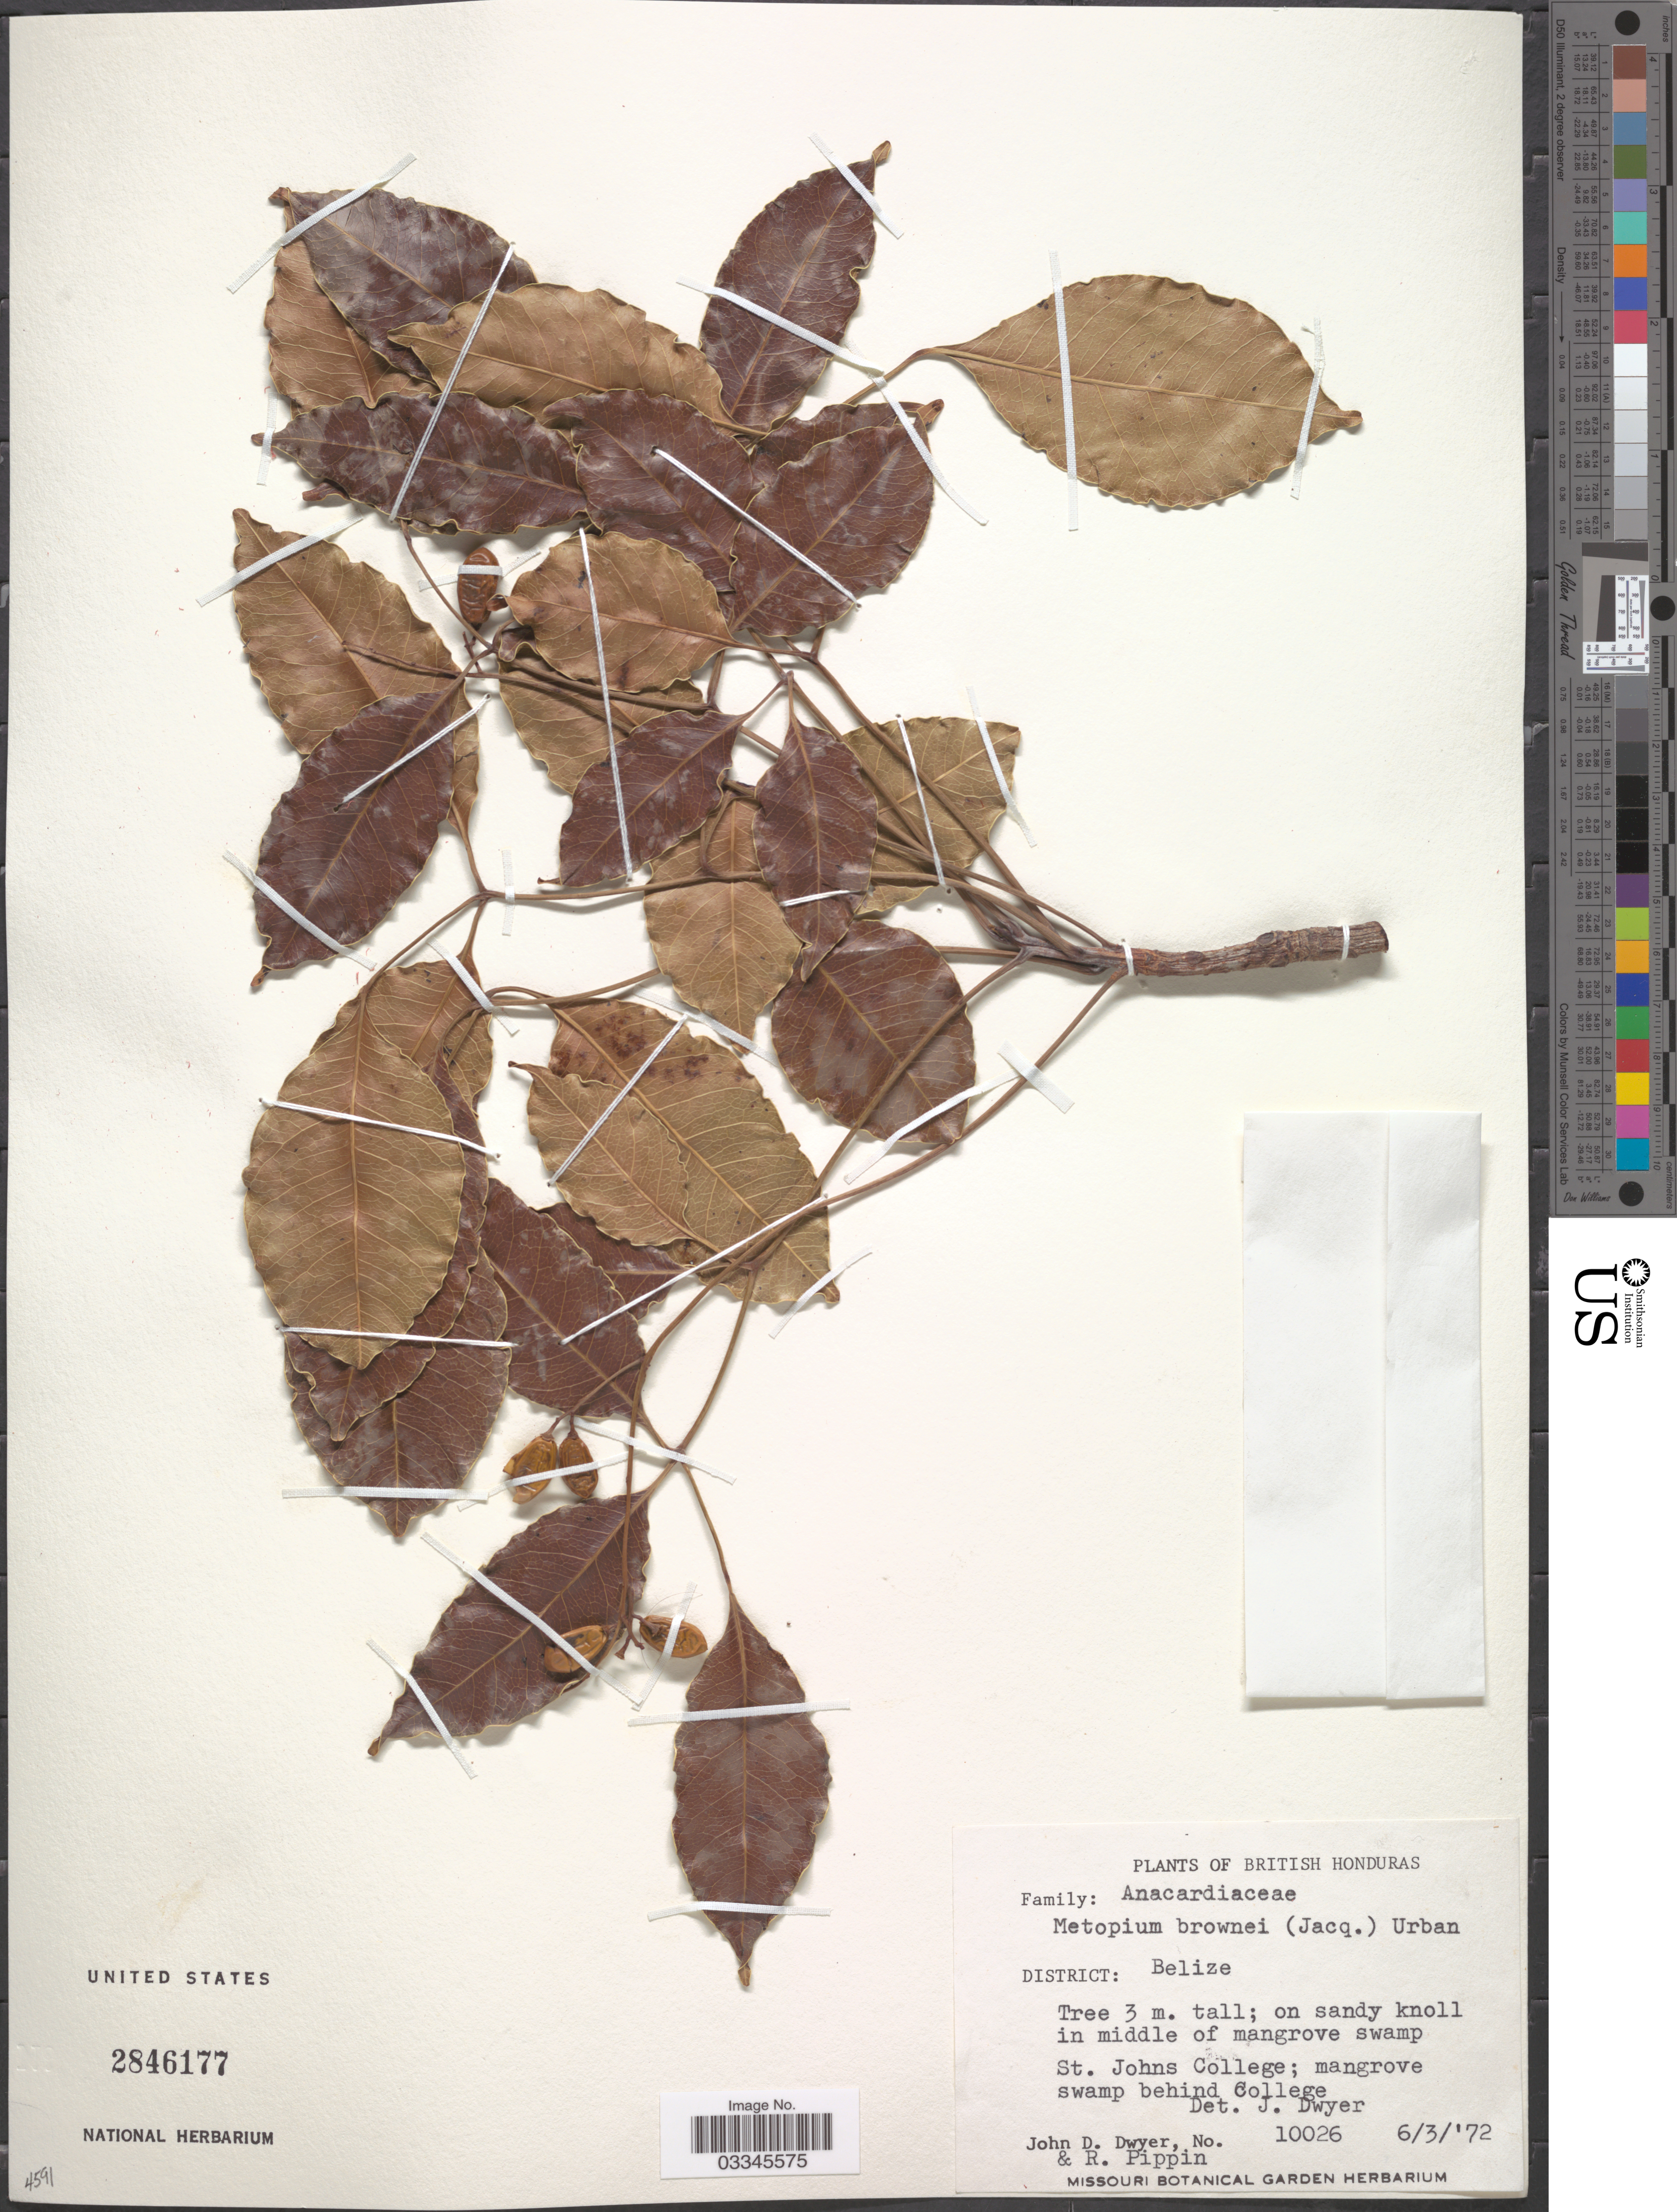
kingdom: Plantae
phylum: Tracheophyta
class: Magnoliopsida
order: Sapindales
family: Anacardiaceae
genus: Metopium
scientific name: Metopium brownei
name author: (Jacq.) Urb.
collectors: J. D. Dwyer & R. Pippin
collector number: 10026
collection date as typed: Transcribed d/m/y: 6/3/72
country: Belize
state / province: Belize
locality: British Honduras. District: Belize. St. Johns College; mangrove swamp behind College.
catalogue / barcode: US 2846177